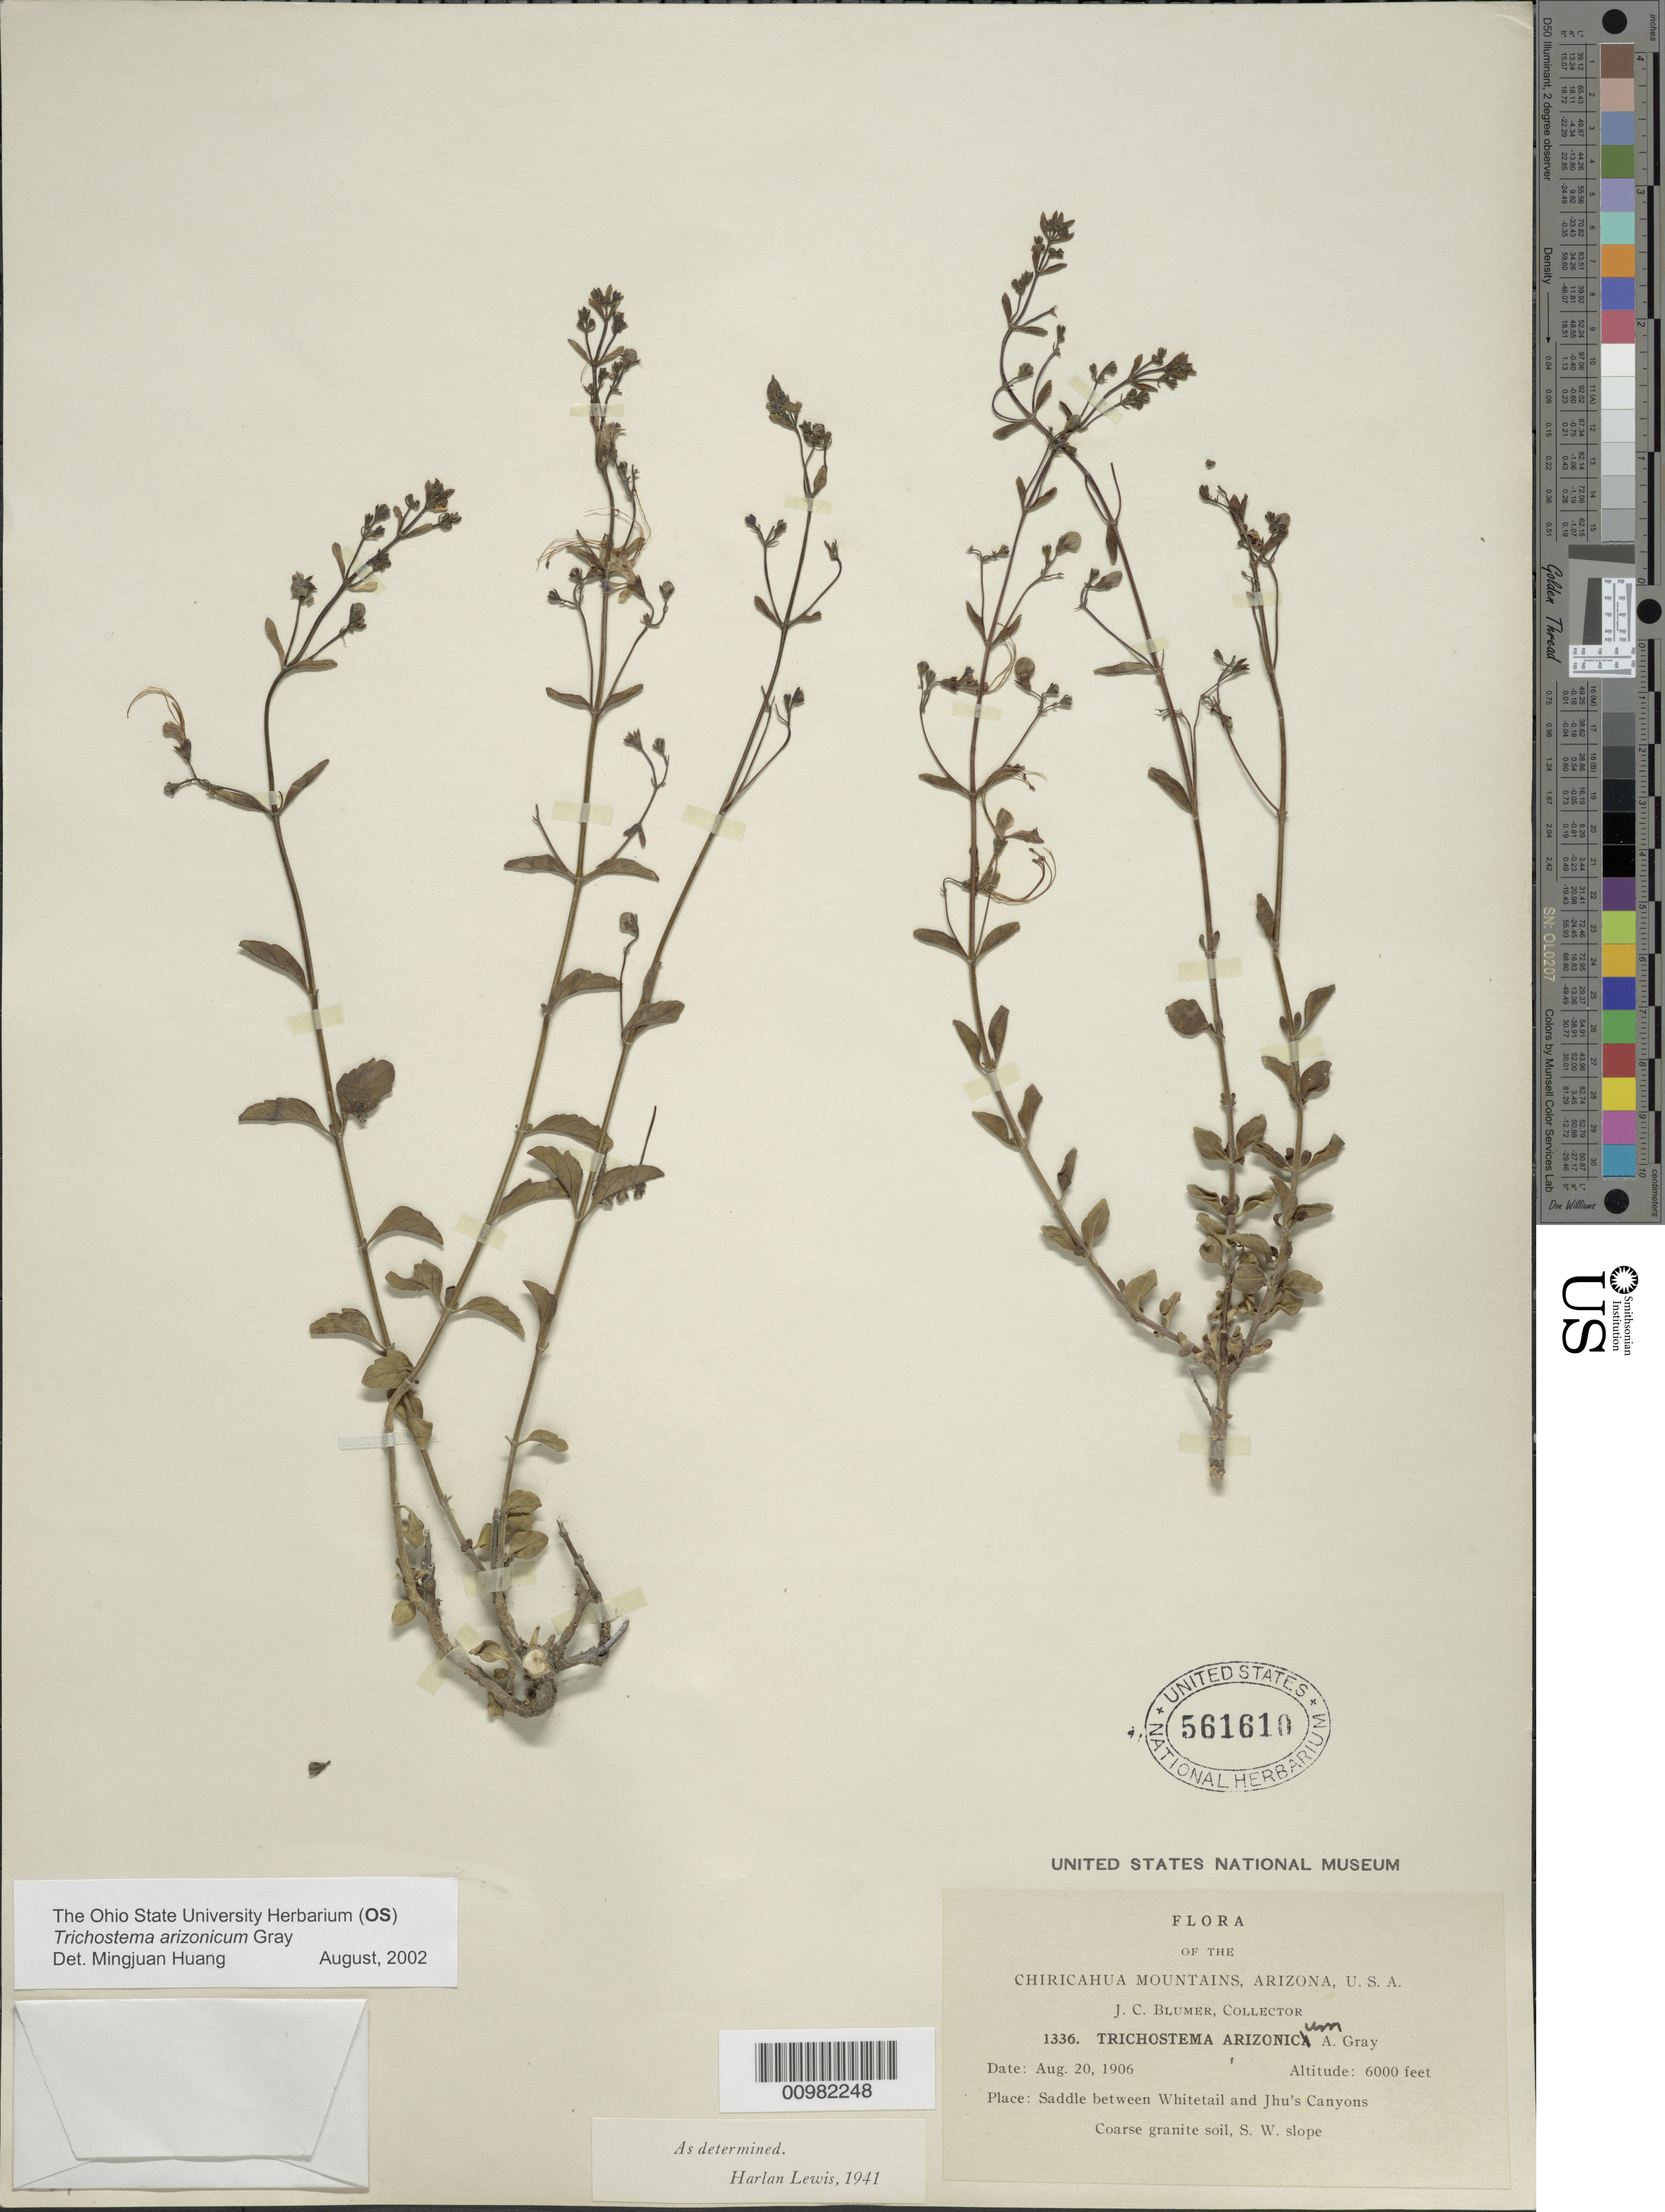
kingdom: Plantae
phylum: Tracheophyta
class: Magnoliopsida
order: Lamiales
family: Lamiaceae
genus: Trichostema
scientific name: Trichostema arizonicum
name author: A. Gray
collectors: J. C. Blumer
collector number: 1336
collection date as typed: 20 Aug 1906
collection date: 1906-08-20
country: United States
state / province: Arizona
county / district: Cochise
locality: Chiricahua Mts.; Saddle between Whitetail and Jhu's Canyons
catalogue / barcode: US 561610